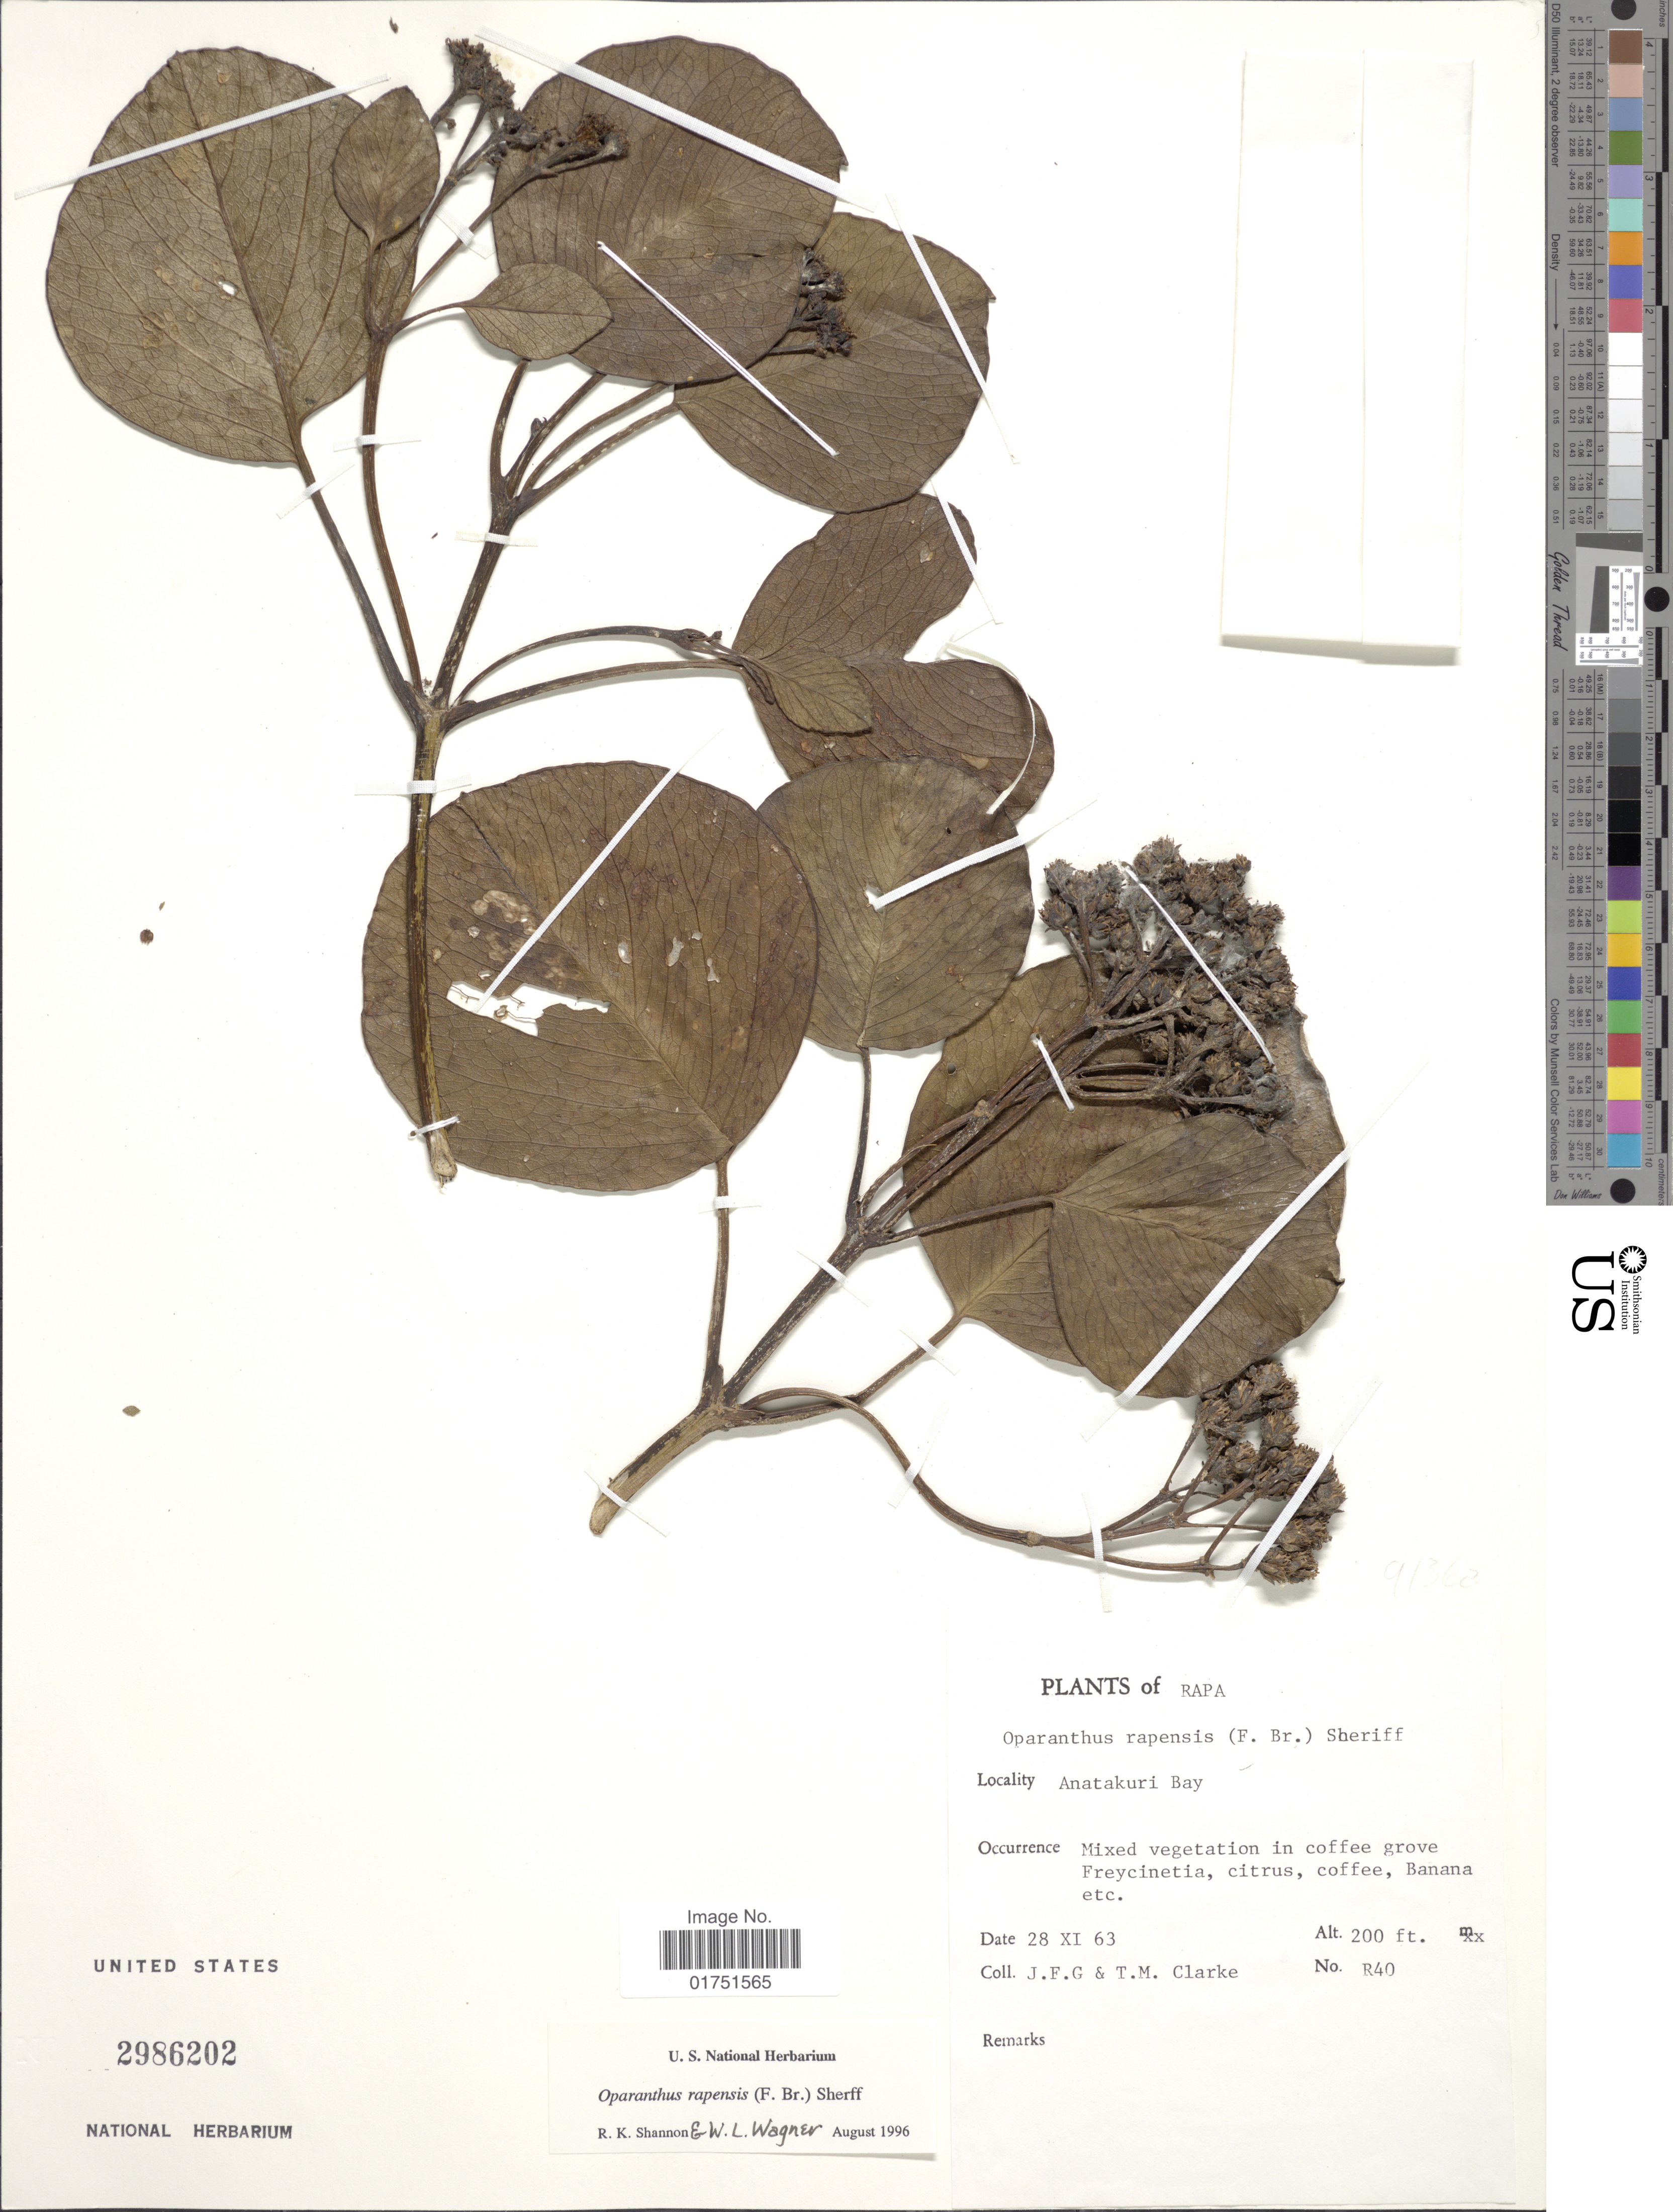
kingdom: Plantae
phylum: Tracheophyta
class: Magnoliopsida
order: Asterales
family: Asteraceae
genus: Oparanthus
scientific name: Oparanthus rapensis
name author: (F. Br.) Sherff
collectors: J. F. Clarke & T. M. Clarke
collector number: R40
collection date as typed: Transcribed d/m/y: 28/11/63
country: French Polynesia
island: Rapa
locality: Rapa. Anatakuri Bay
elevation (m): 61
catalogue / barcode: US 2986202